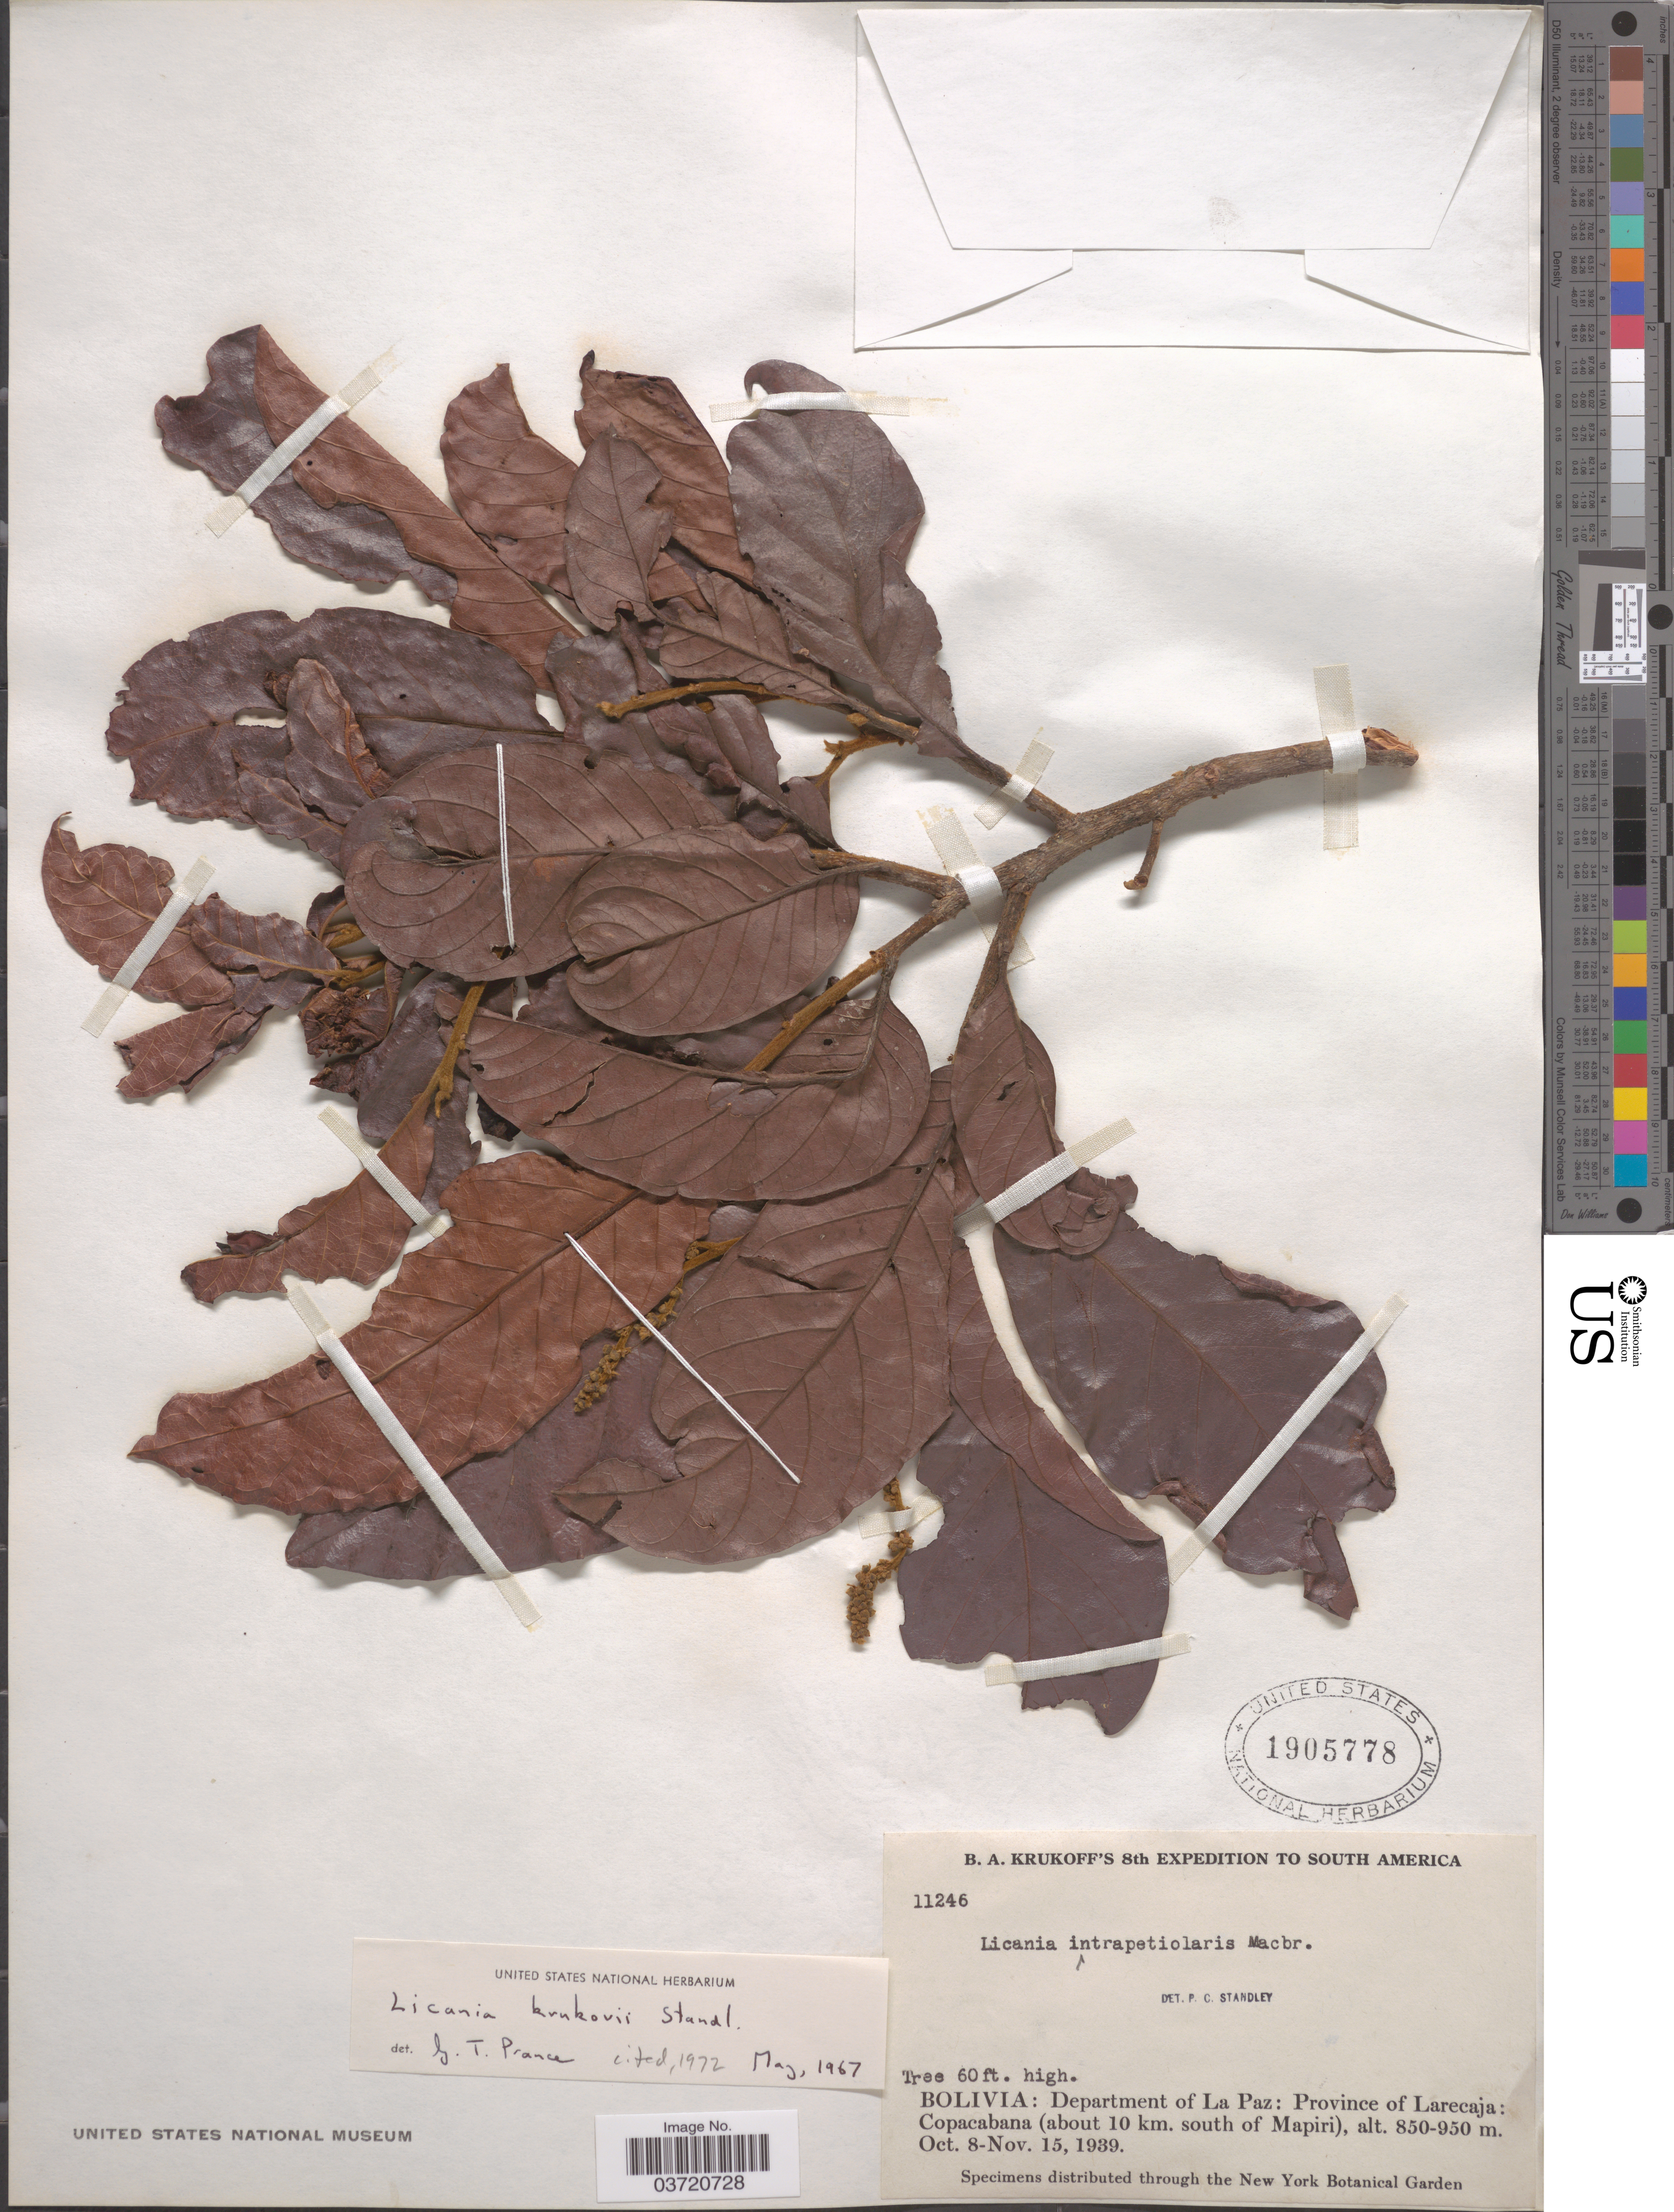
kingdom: Plantae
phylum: Tracheophyta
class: Magnoliopsida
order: Malpighiales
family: Chrysobalanaceae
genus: Hymenopus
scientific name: Hymenopus krukovii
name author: (Standl.) Sothers & Prance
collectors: B. A. Krukoff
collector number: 11246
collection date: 1939-10-08/1939-11-15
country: Bolivia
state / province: La Paz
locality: Department of La Paz: Province of Larecaja: Copacabana (about 10 km. south of Mapiri).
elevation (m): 850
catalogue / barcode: US 1905778